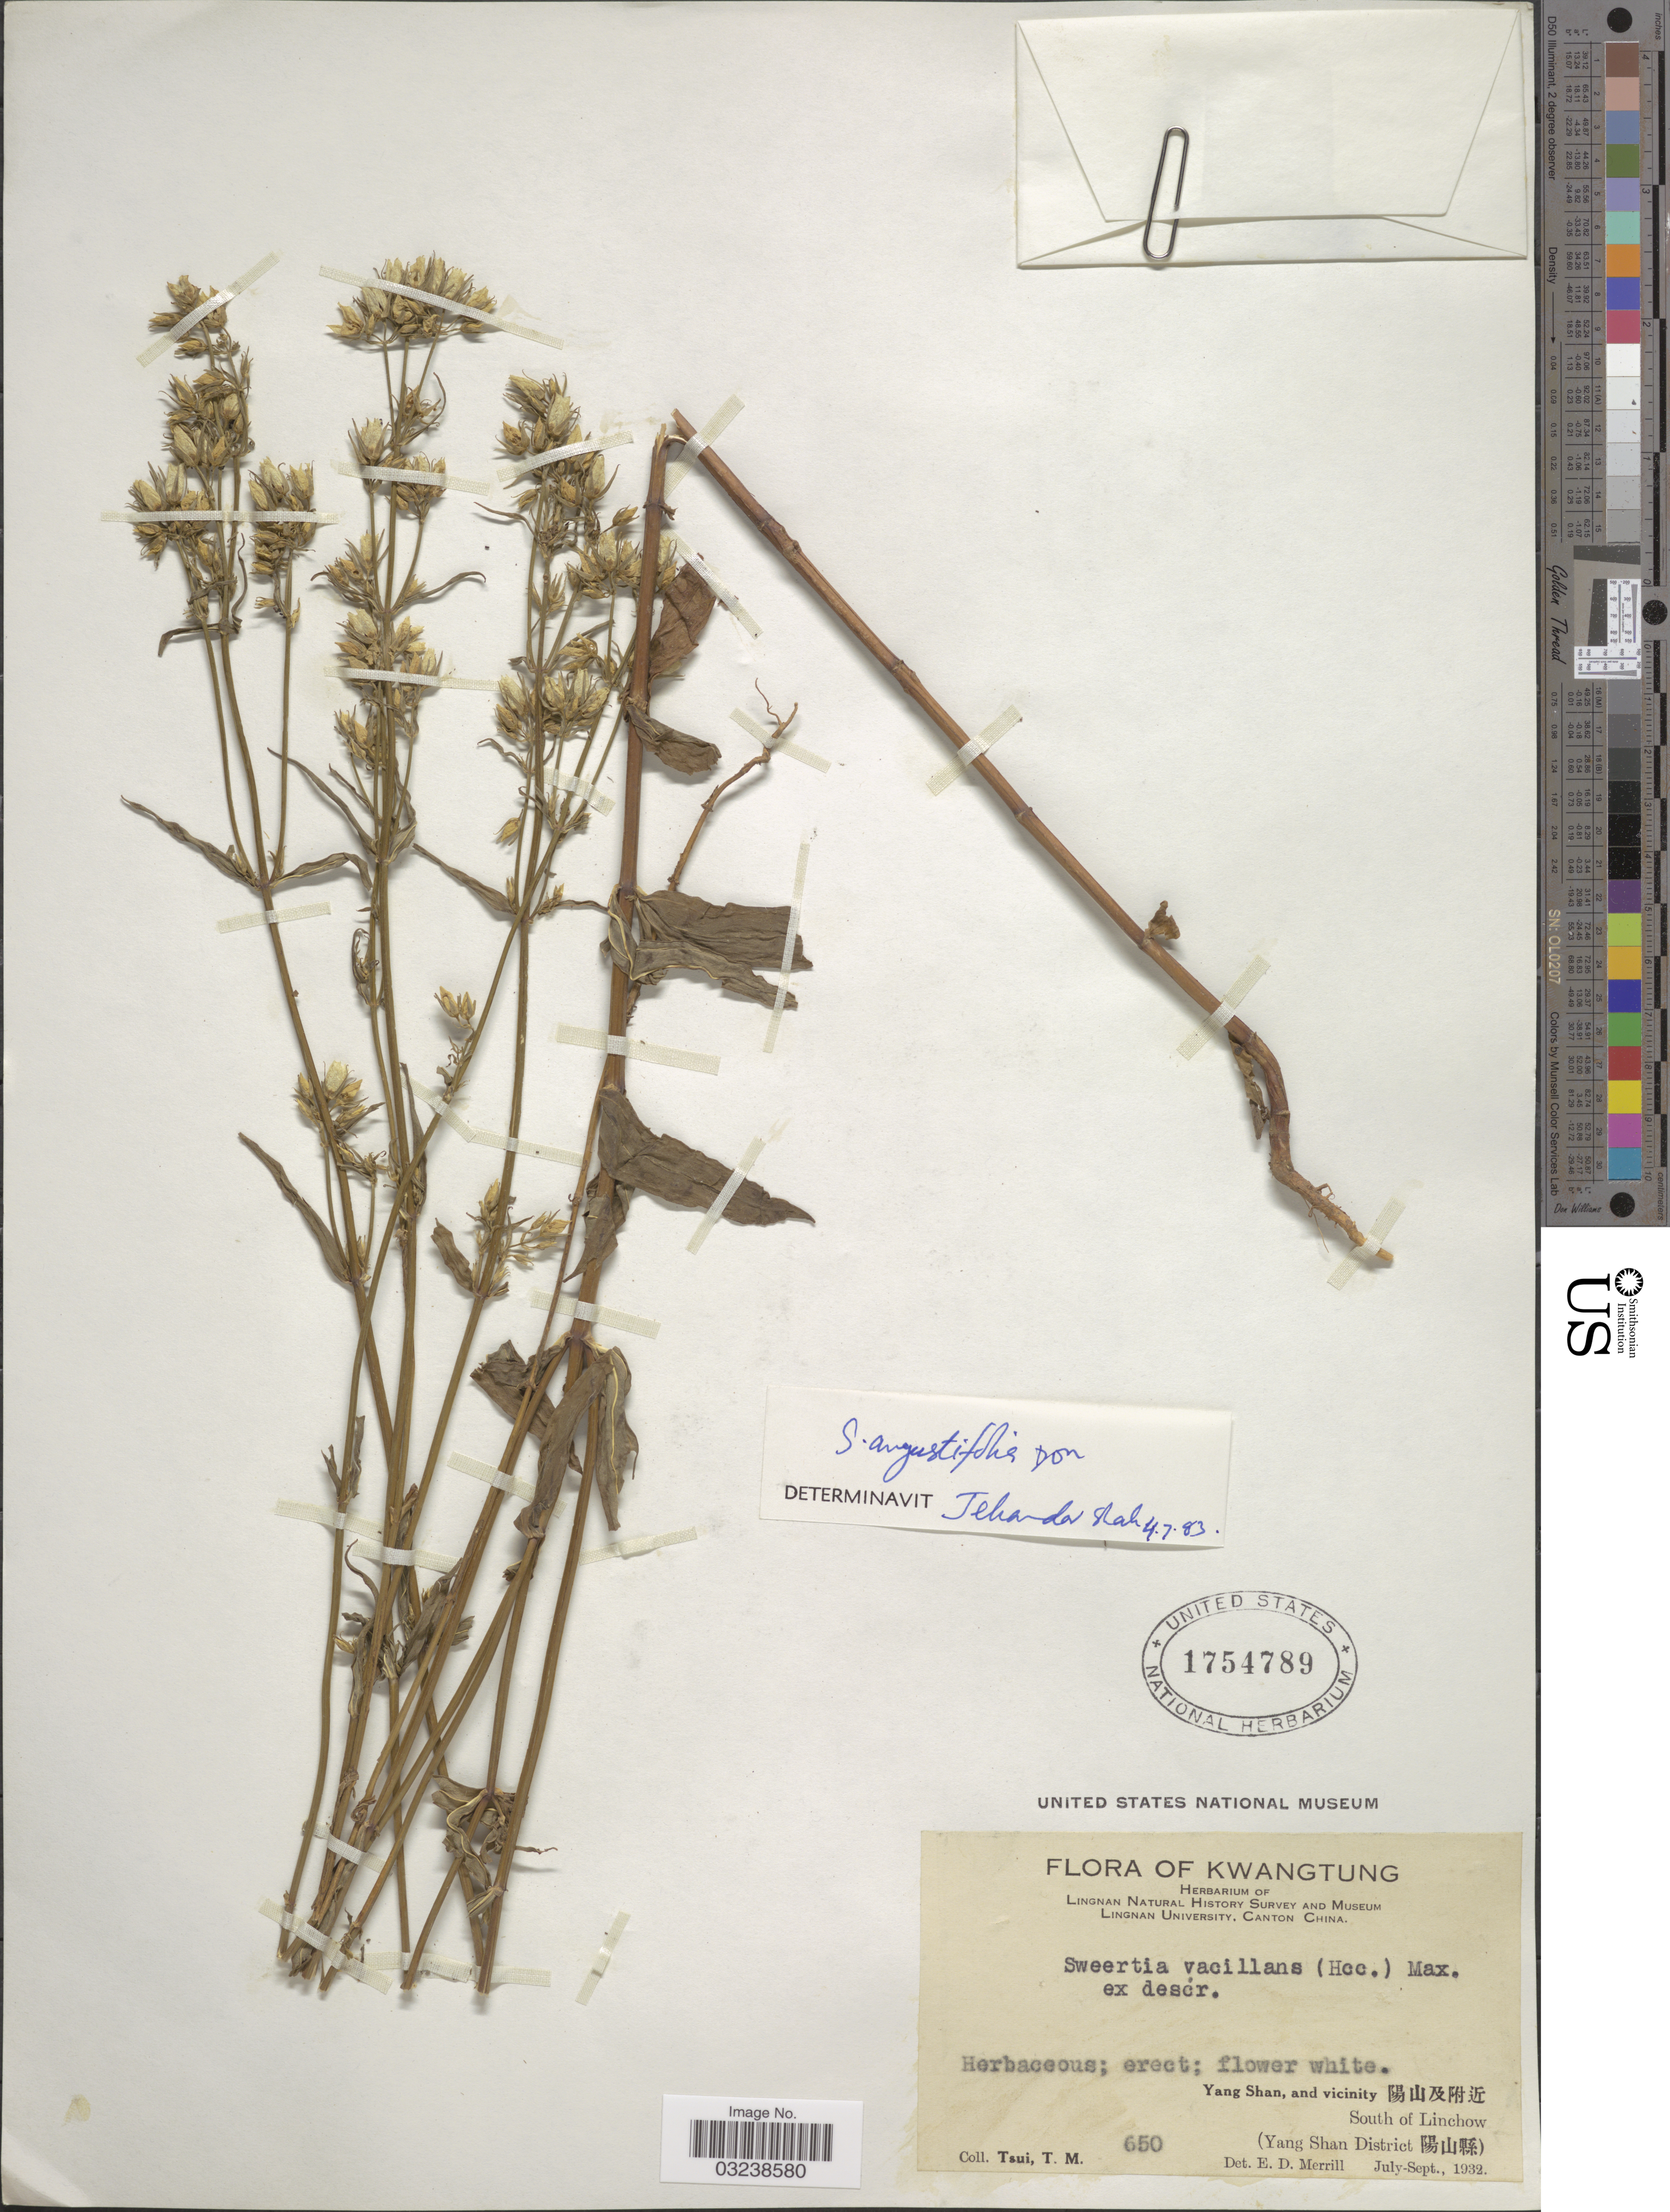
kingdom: Plantae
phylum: Tracheophyta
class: Magnoliopsida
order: Gentianales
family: Gentianaceae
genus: Swertia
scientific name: Swertia angustifolia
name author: Buch.-Ham. ex D. Don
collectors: T. Tsui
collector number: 650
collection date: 1932-07/1932-09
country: China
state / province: Guangdong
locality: Kwangtung. Yang Shan, and vicinity X. South of Linchow (Yang Shan District X).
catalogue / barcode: US 1754789